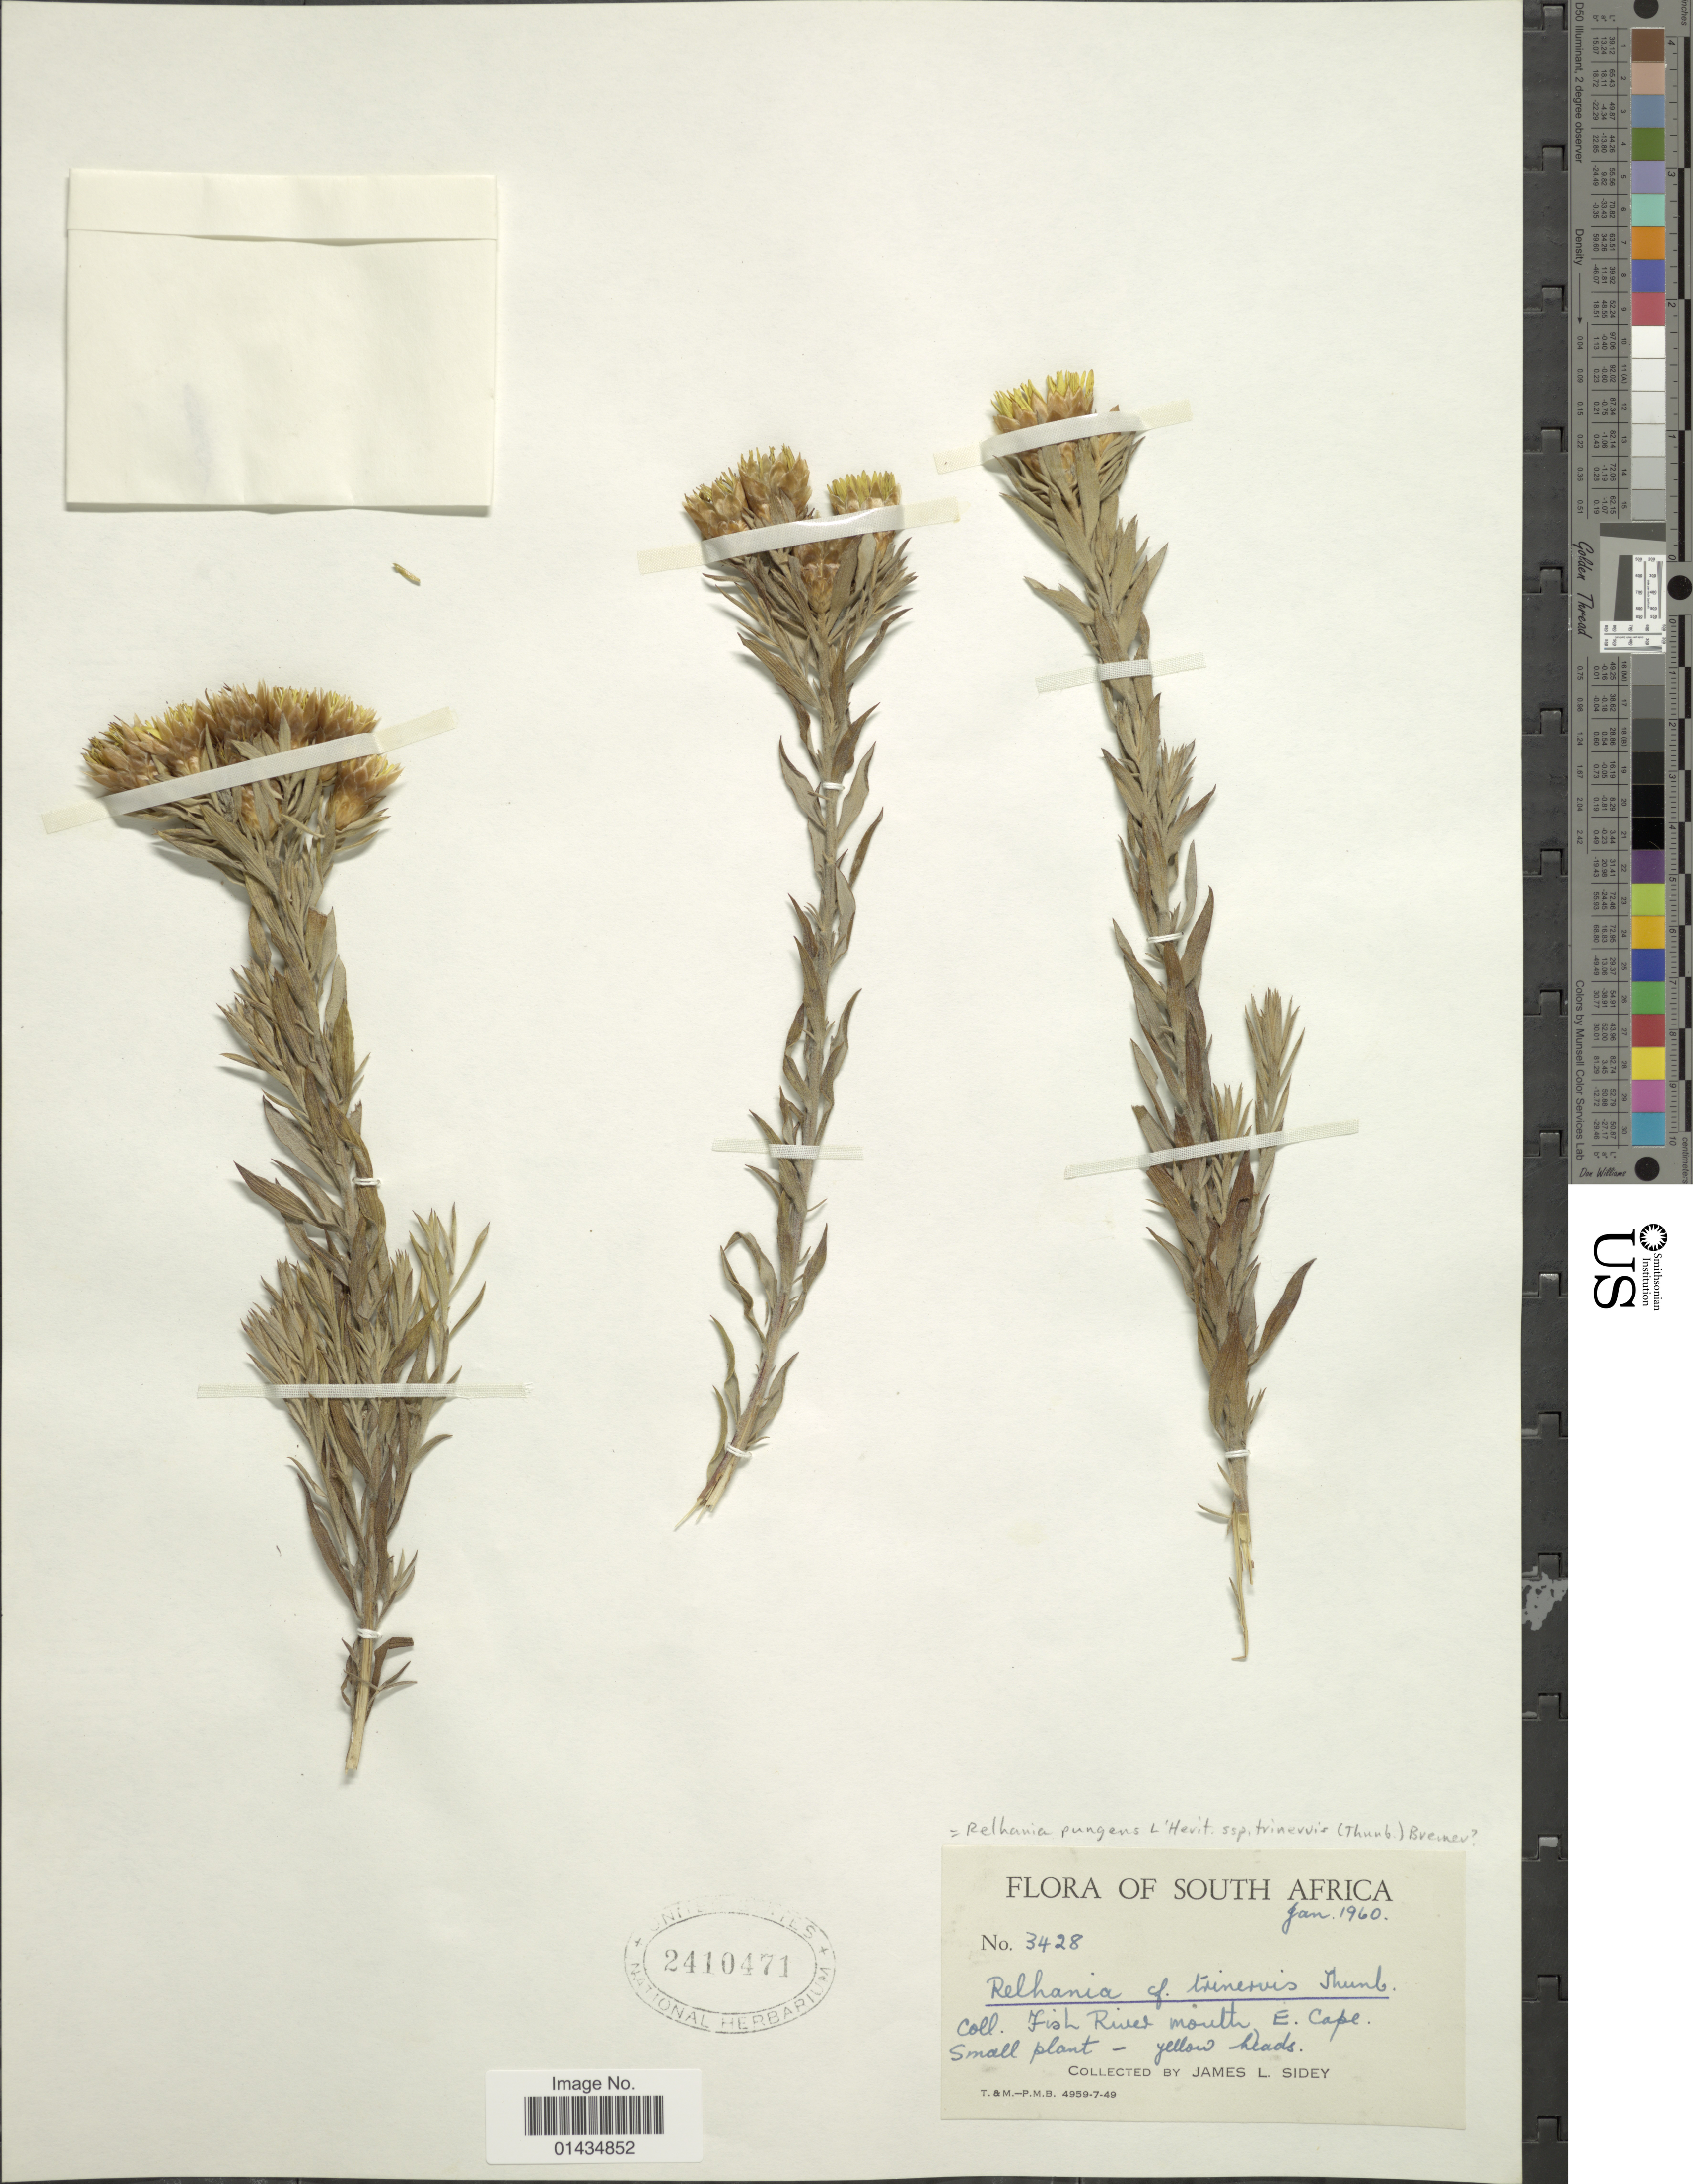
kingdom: Plantae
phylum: Tracheophyta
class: Magnoliopsida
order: Asterales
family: Asteraceae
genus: Relhania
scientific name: Relhania pungens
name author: L'Hér.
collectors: J. L. Sidey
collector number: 3428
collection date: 1960-01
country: South Africa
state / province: Eastern Cape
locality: Fish River Mouth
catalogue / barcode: US 2410471